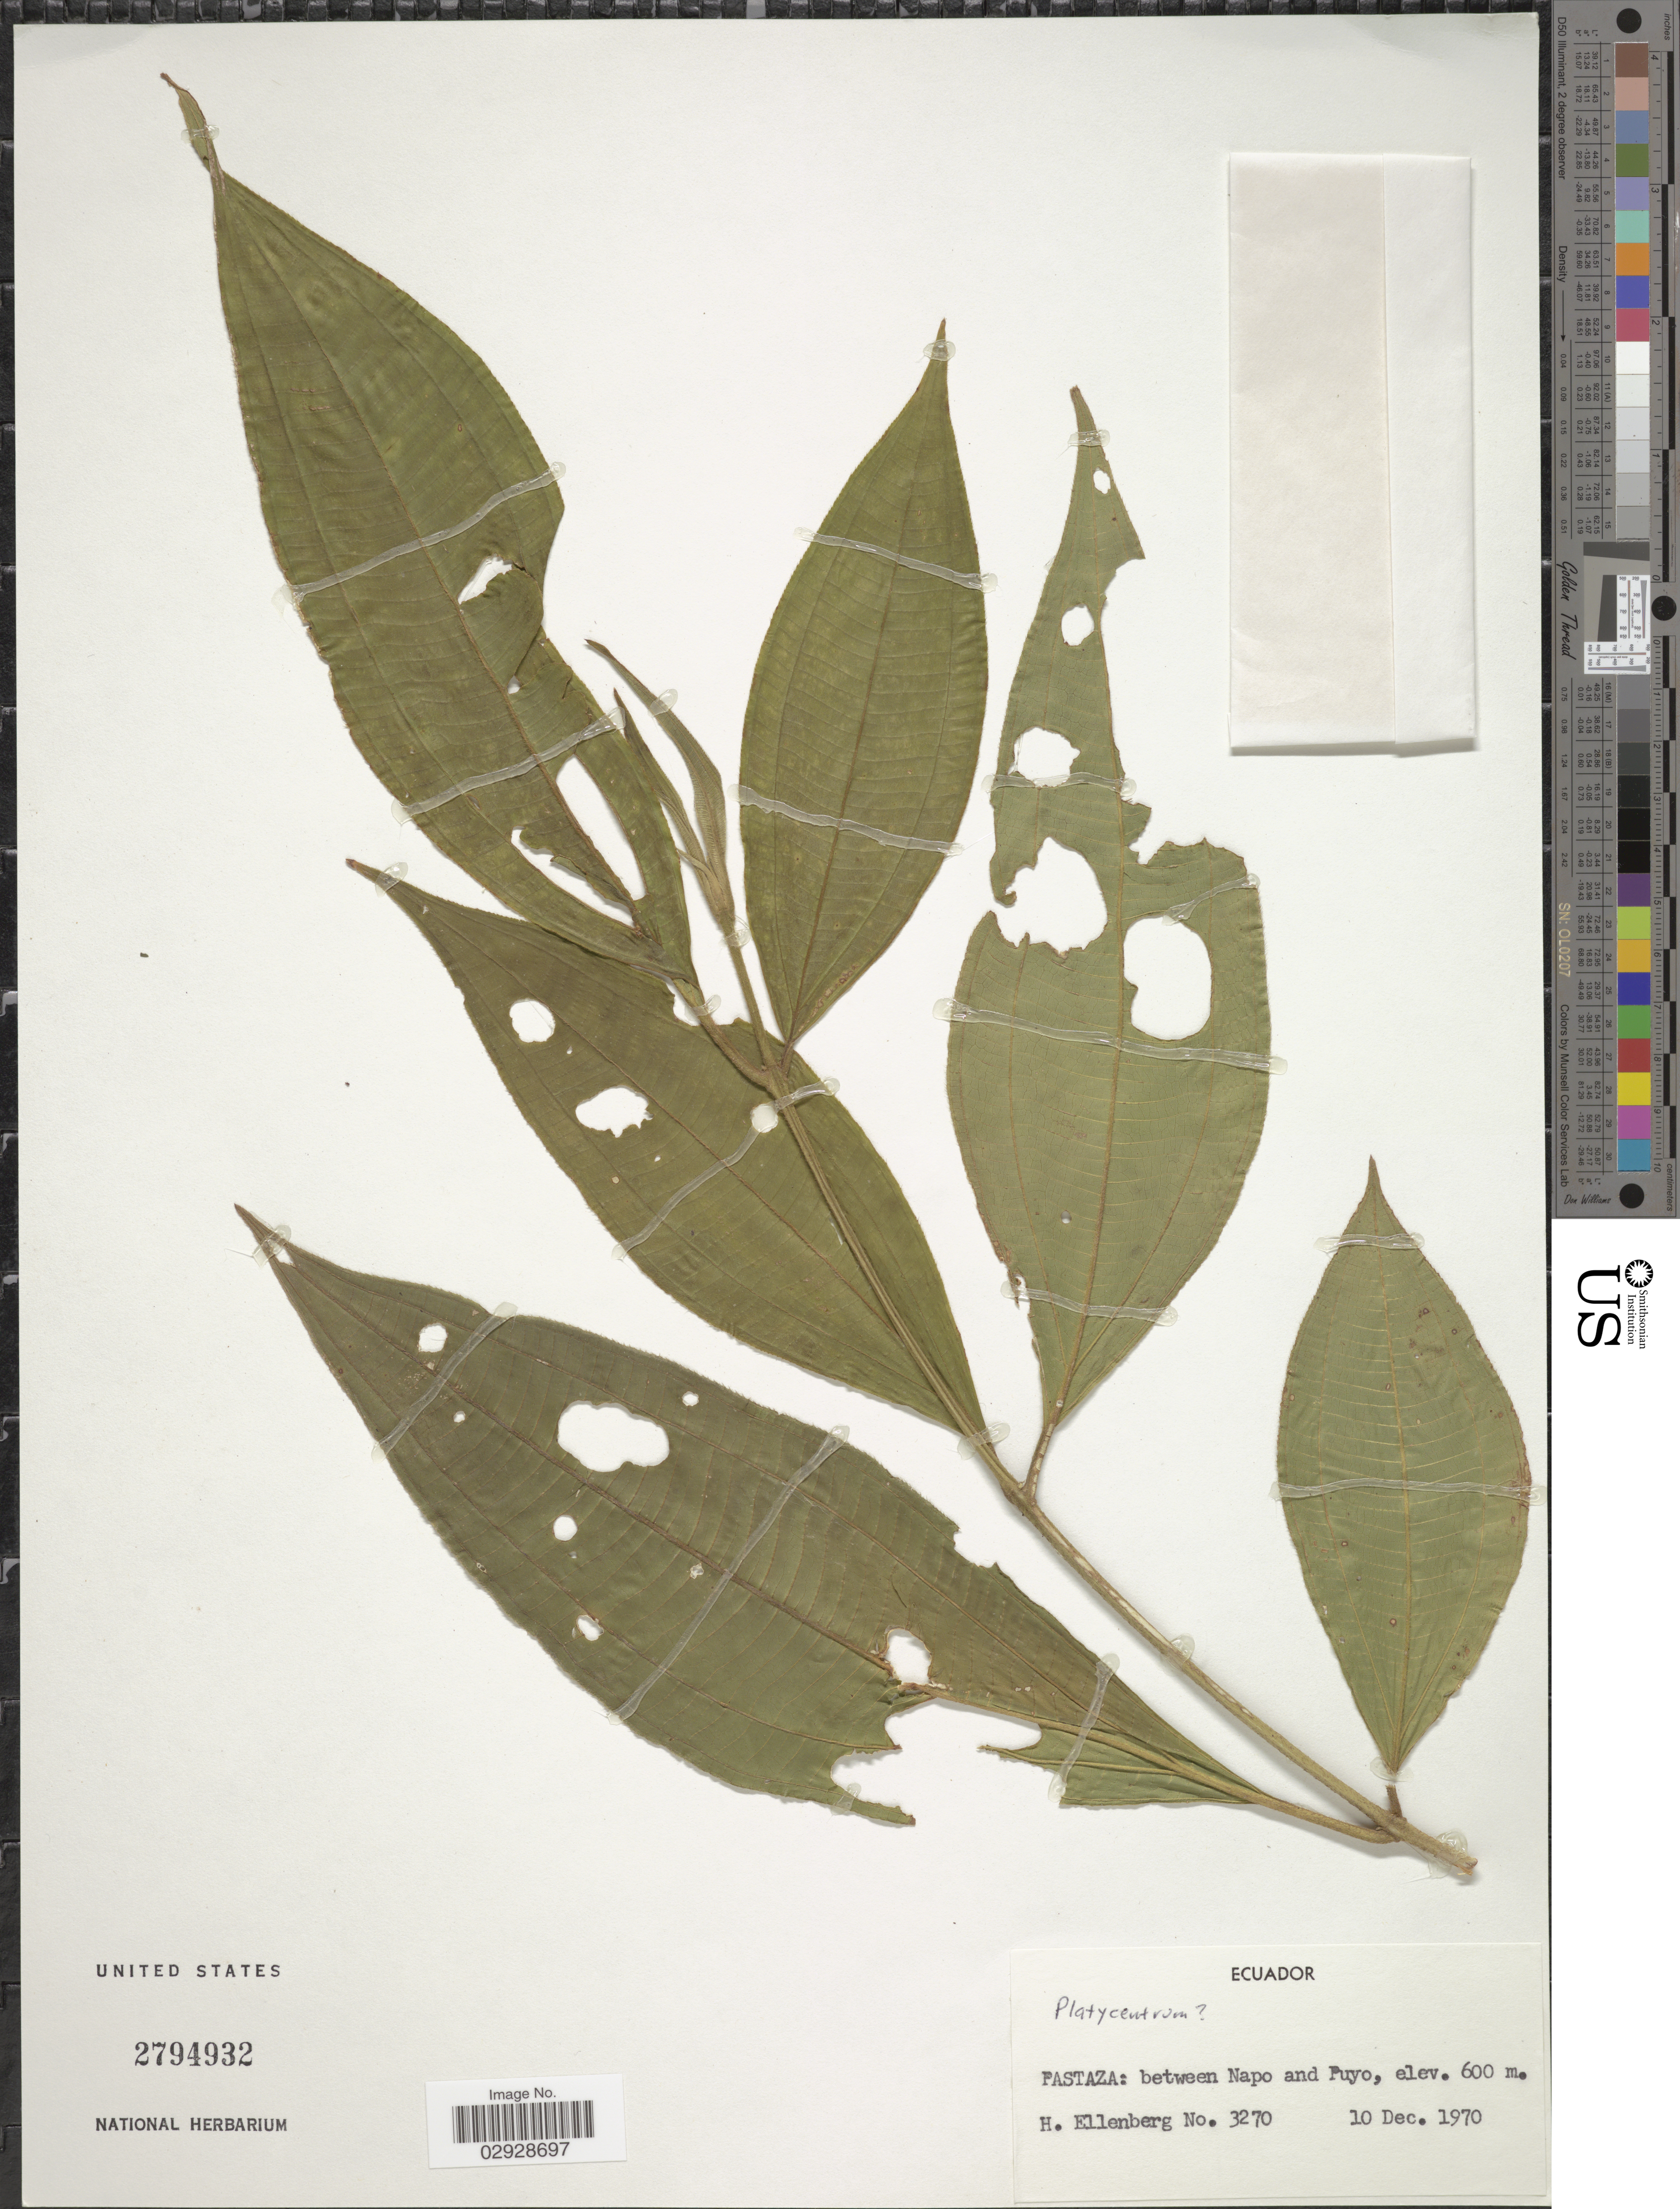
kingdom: Plantae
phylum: Tracheophyta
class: Magnoliopsida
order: Myrtales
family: Melastomataceae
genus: Leandra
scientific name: Leandra clidemioides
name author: (Naudin) Wurdack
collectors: H. Ellenberg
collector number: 3270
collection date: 1970-12-10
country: Ecuador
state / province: Pastaza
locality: Between Napo and Puyo.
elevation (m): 600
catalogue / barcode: US 2794932